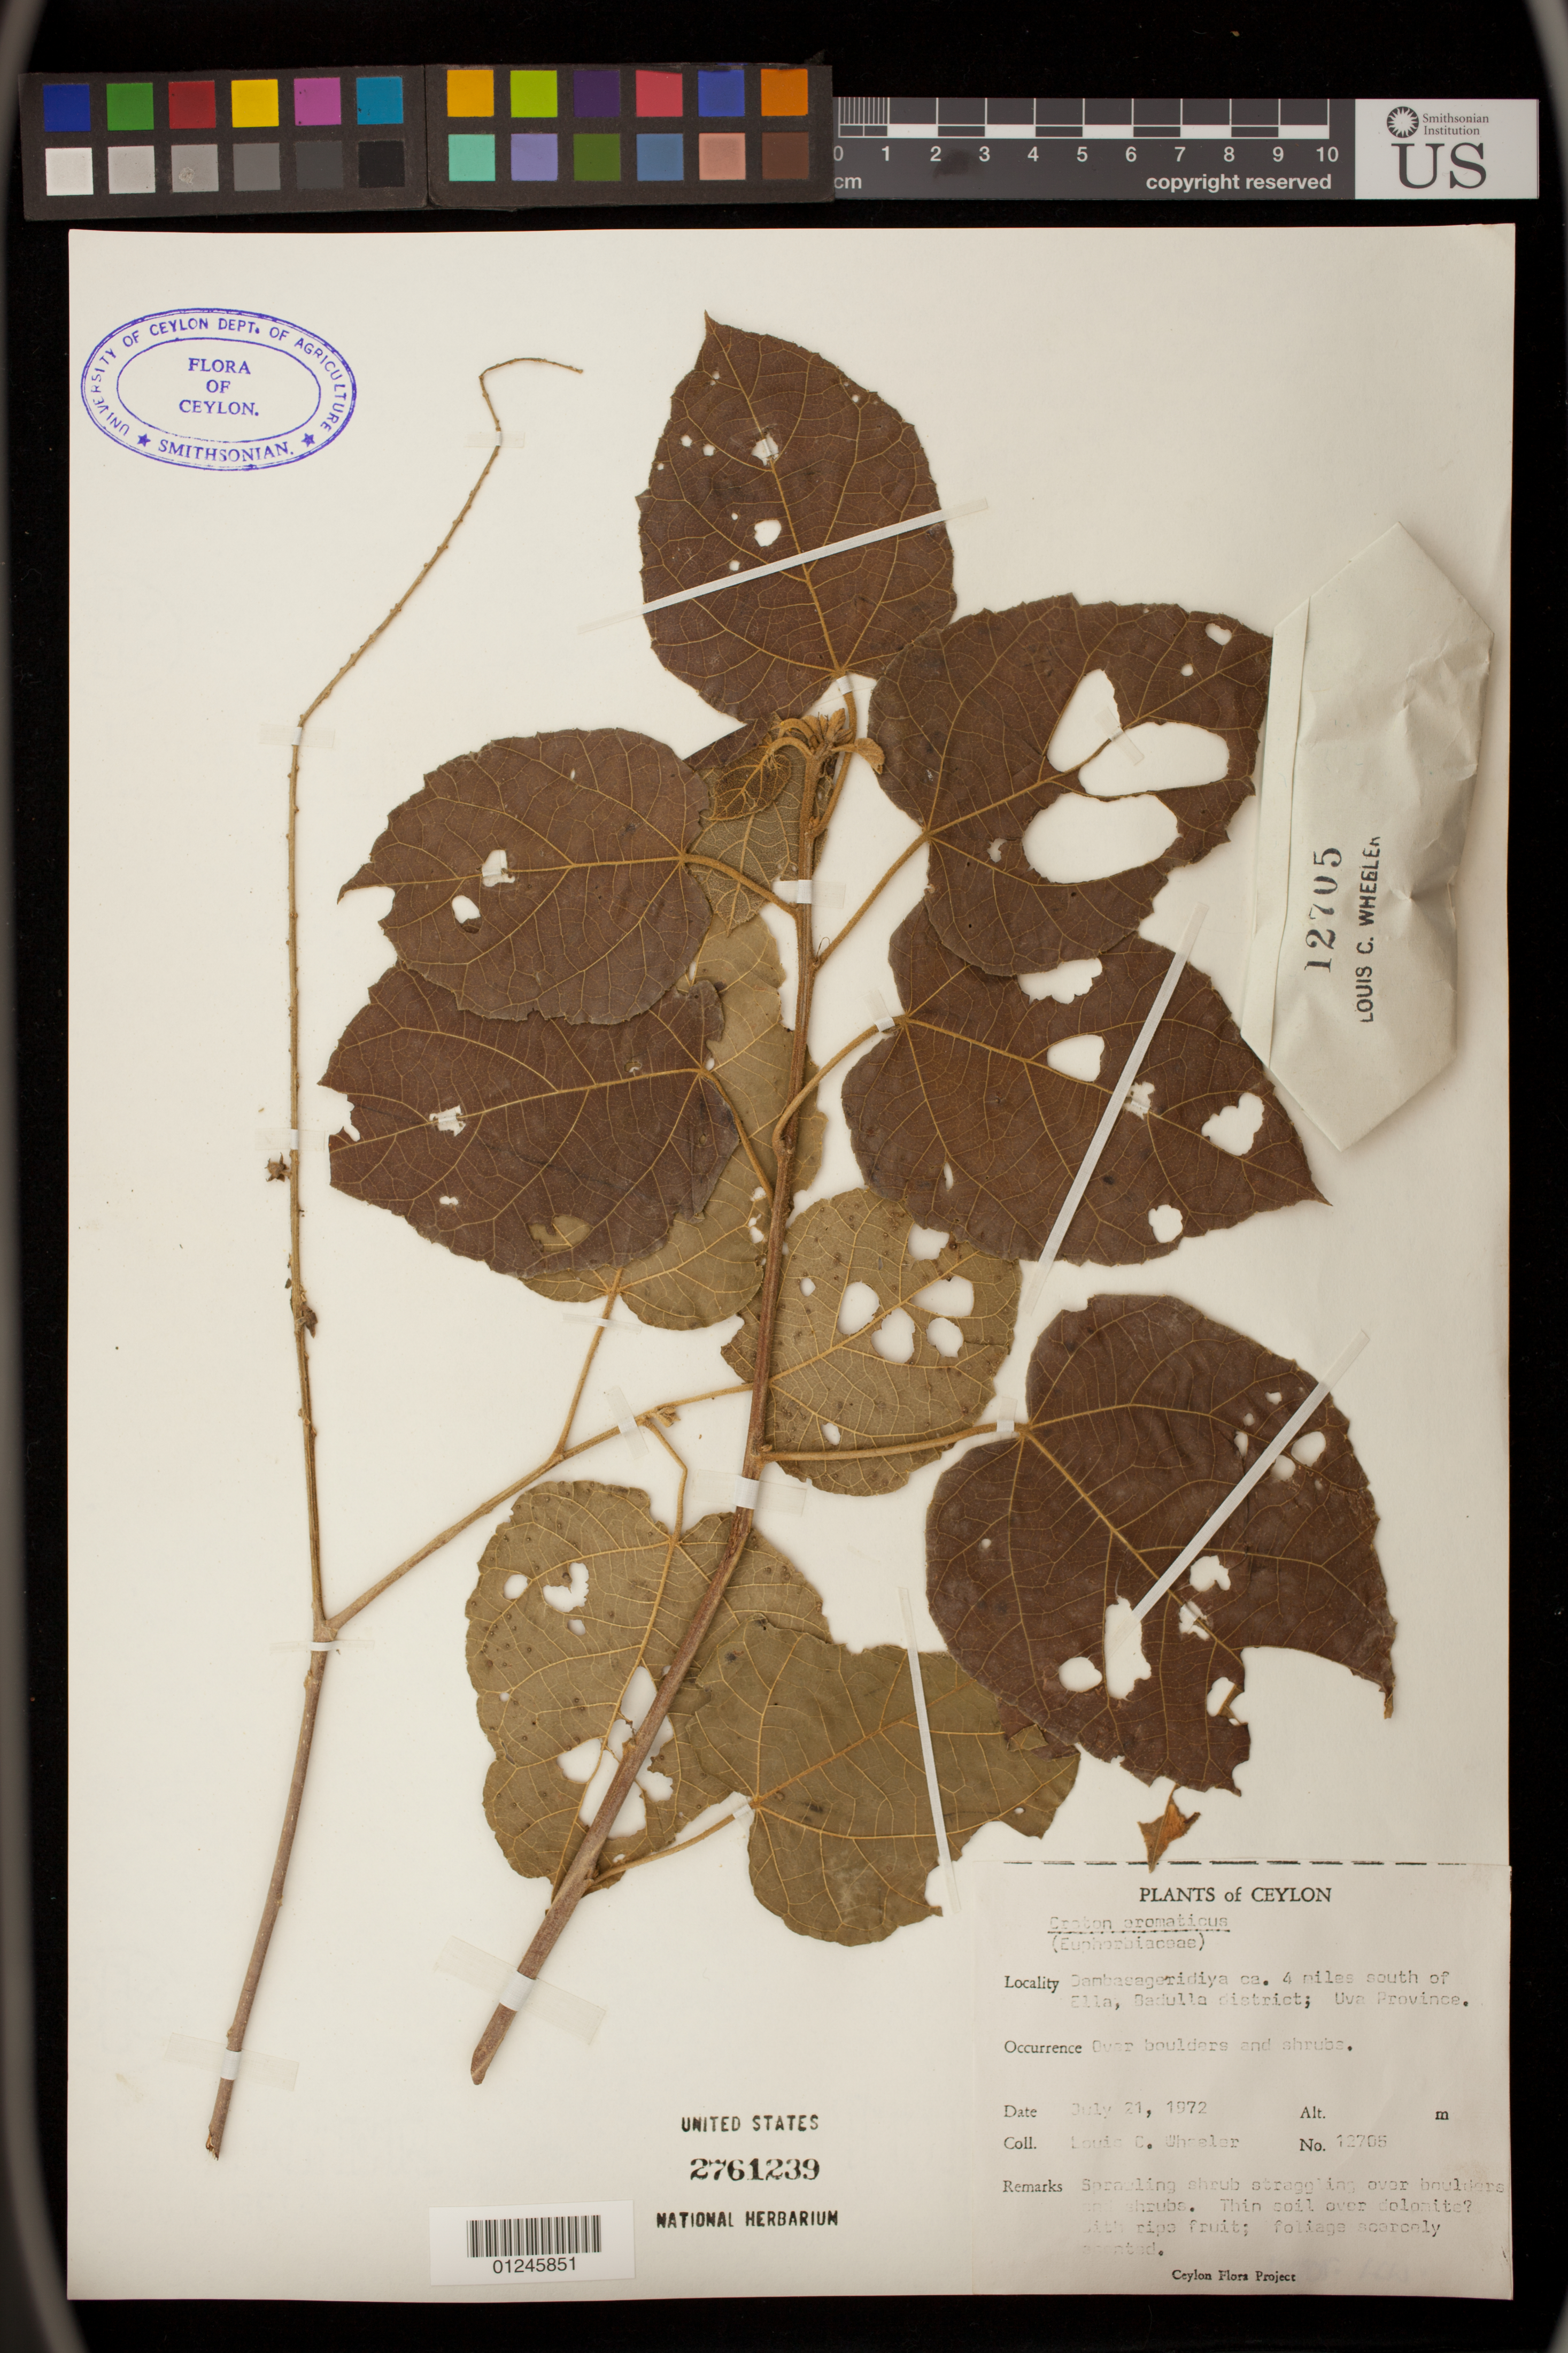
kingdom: Plantae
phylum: Tracheophyta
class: Magnoliopsida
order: Malpighiales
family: Euphorbiaceae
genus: Croton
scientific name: Croton aromaticus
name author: L.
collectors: L. C. Wheeler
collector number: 12705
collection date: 1972-07-21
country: Sri Lanka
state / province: Uva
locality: Dambasageridiya ca. 4 miles south of Ella, Badulla district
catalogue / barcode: US 2761239